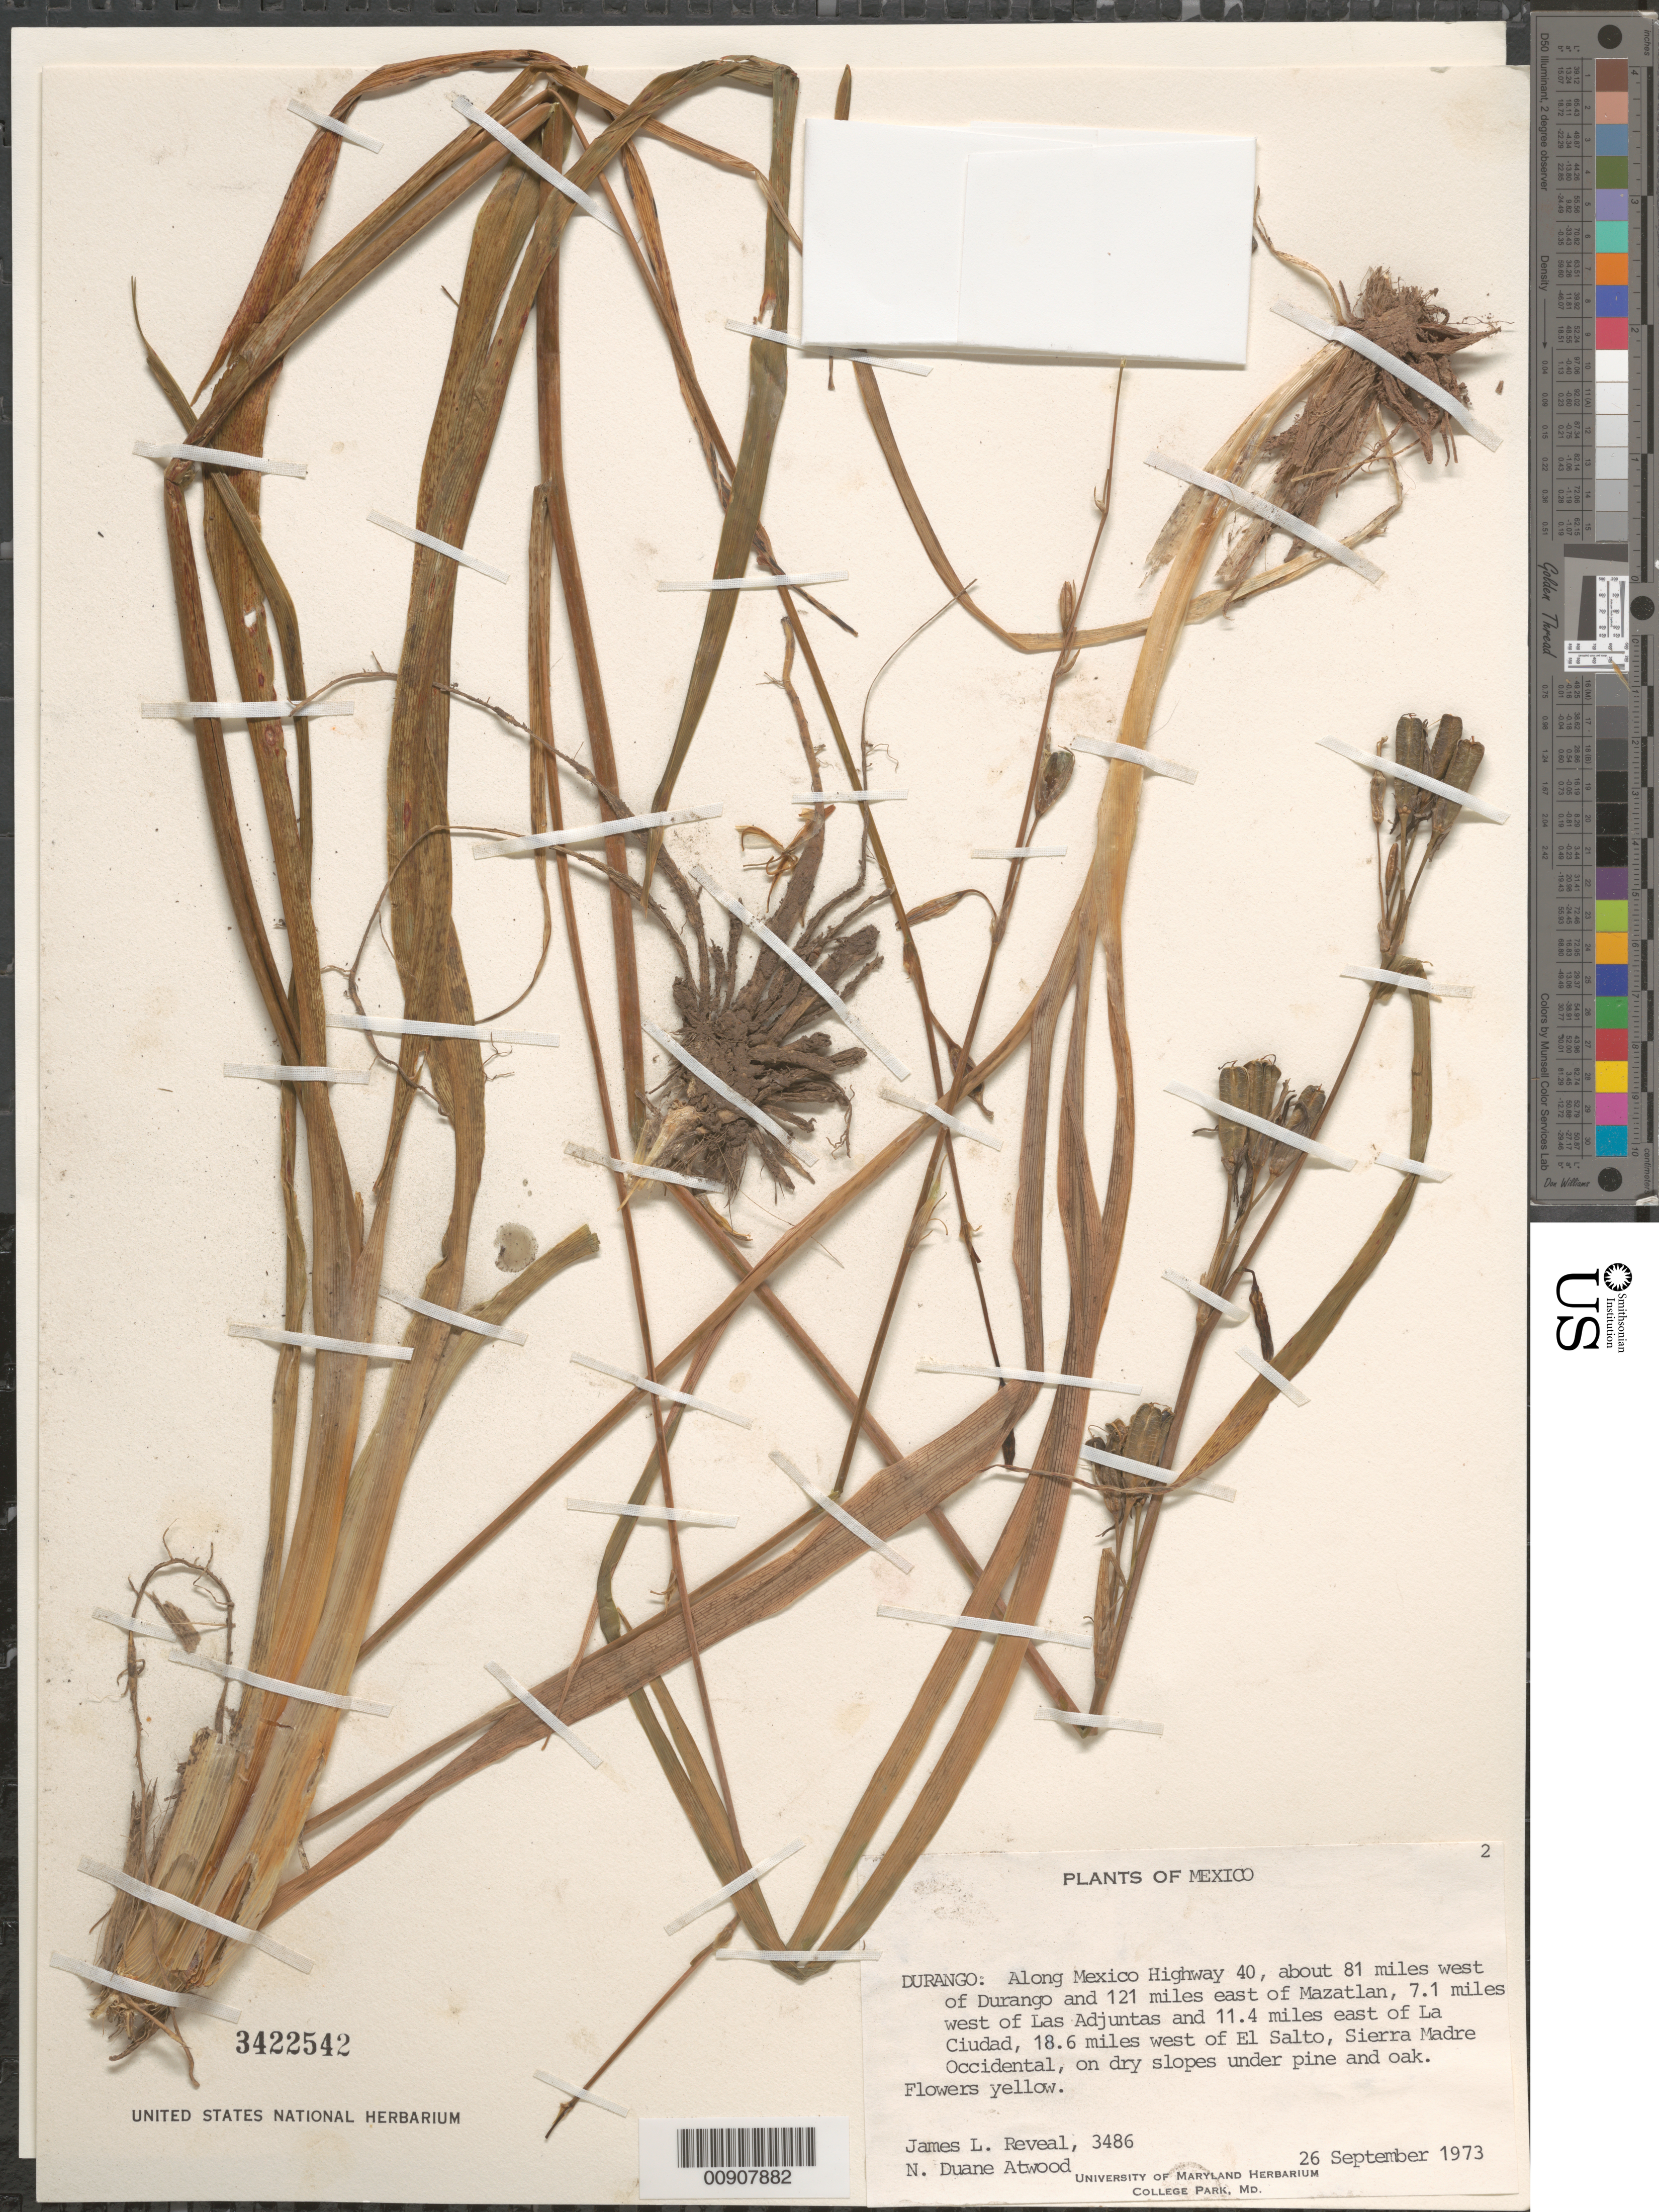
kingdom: Plantae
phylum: Tracheophyta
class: Liliopsida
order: Liliales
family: Liliaceae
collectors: J. L. Reveal & N. D. Atwood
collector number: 3486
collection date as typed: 26 Sep 1973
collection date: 1973-09-26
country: Mexico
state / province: Durango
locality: Durango: Along Mexico hwy 40, about 81 miles W of Durango and 121 miles E of Mazatlán, 7.1 miles west of Las Adjuntas and 11.4 miles east of La Ciudad, 18.6 miles west of El Salto, Sierra Madre Occidental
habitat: On dry slopes under pine and oak.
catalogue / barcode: US 3422542